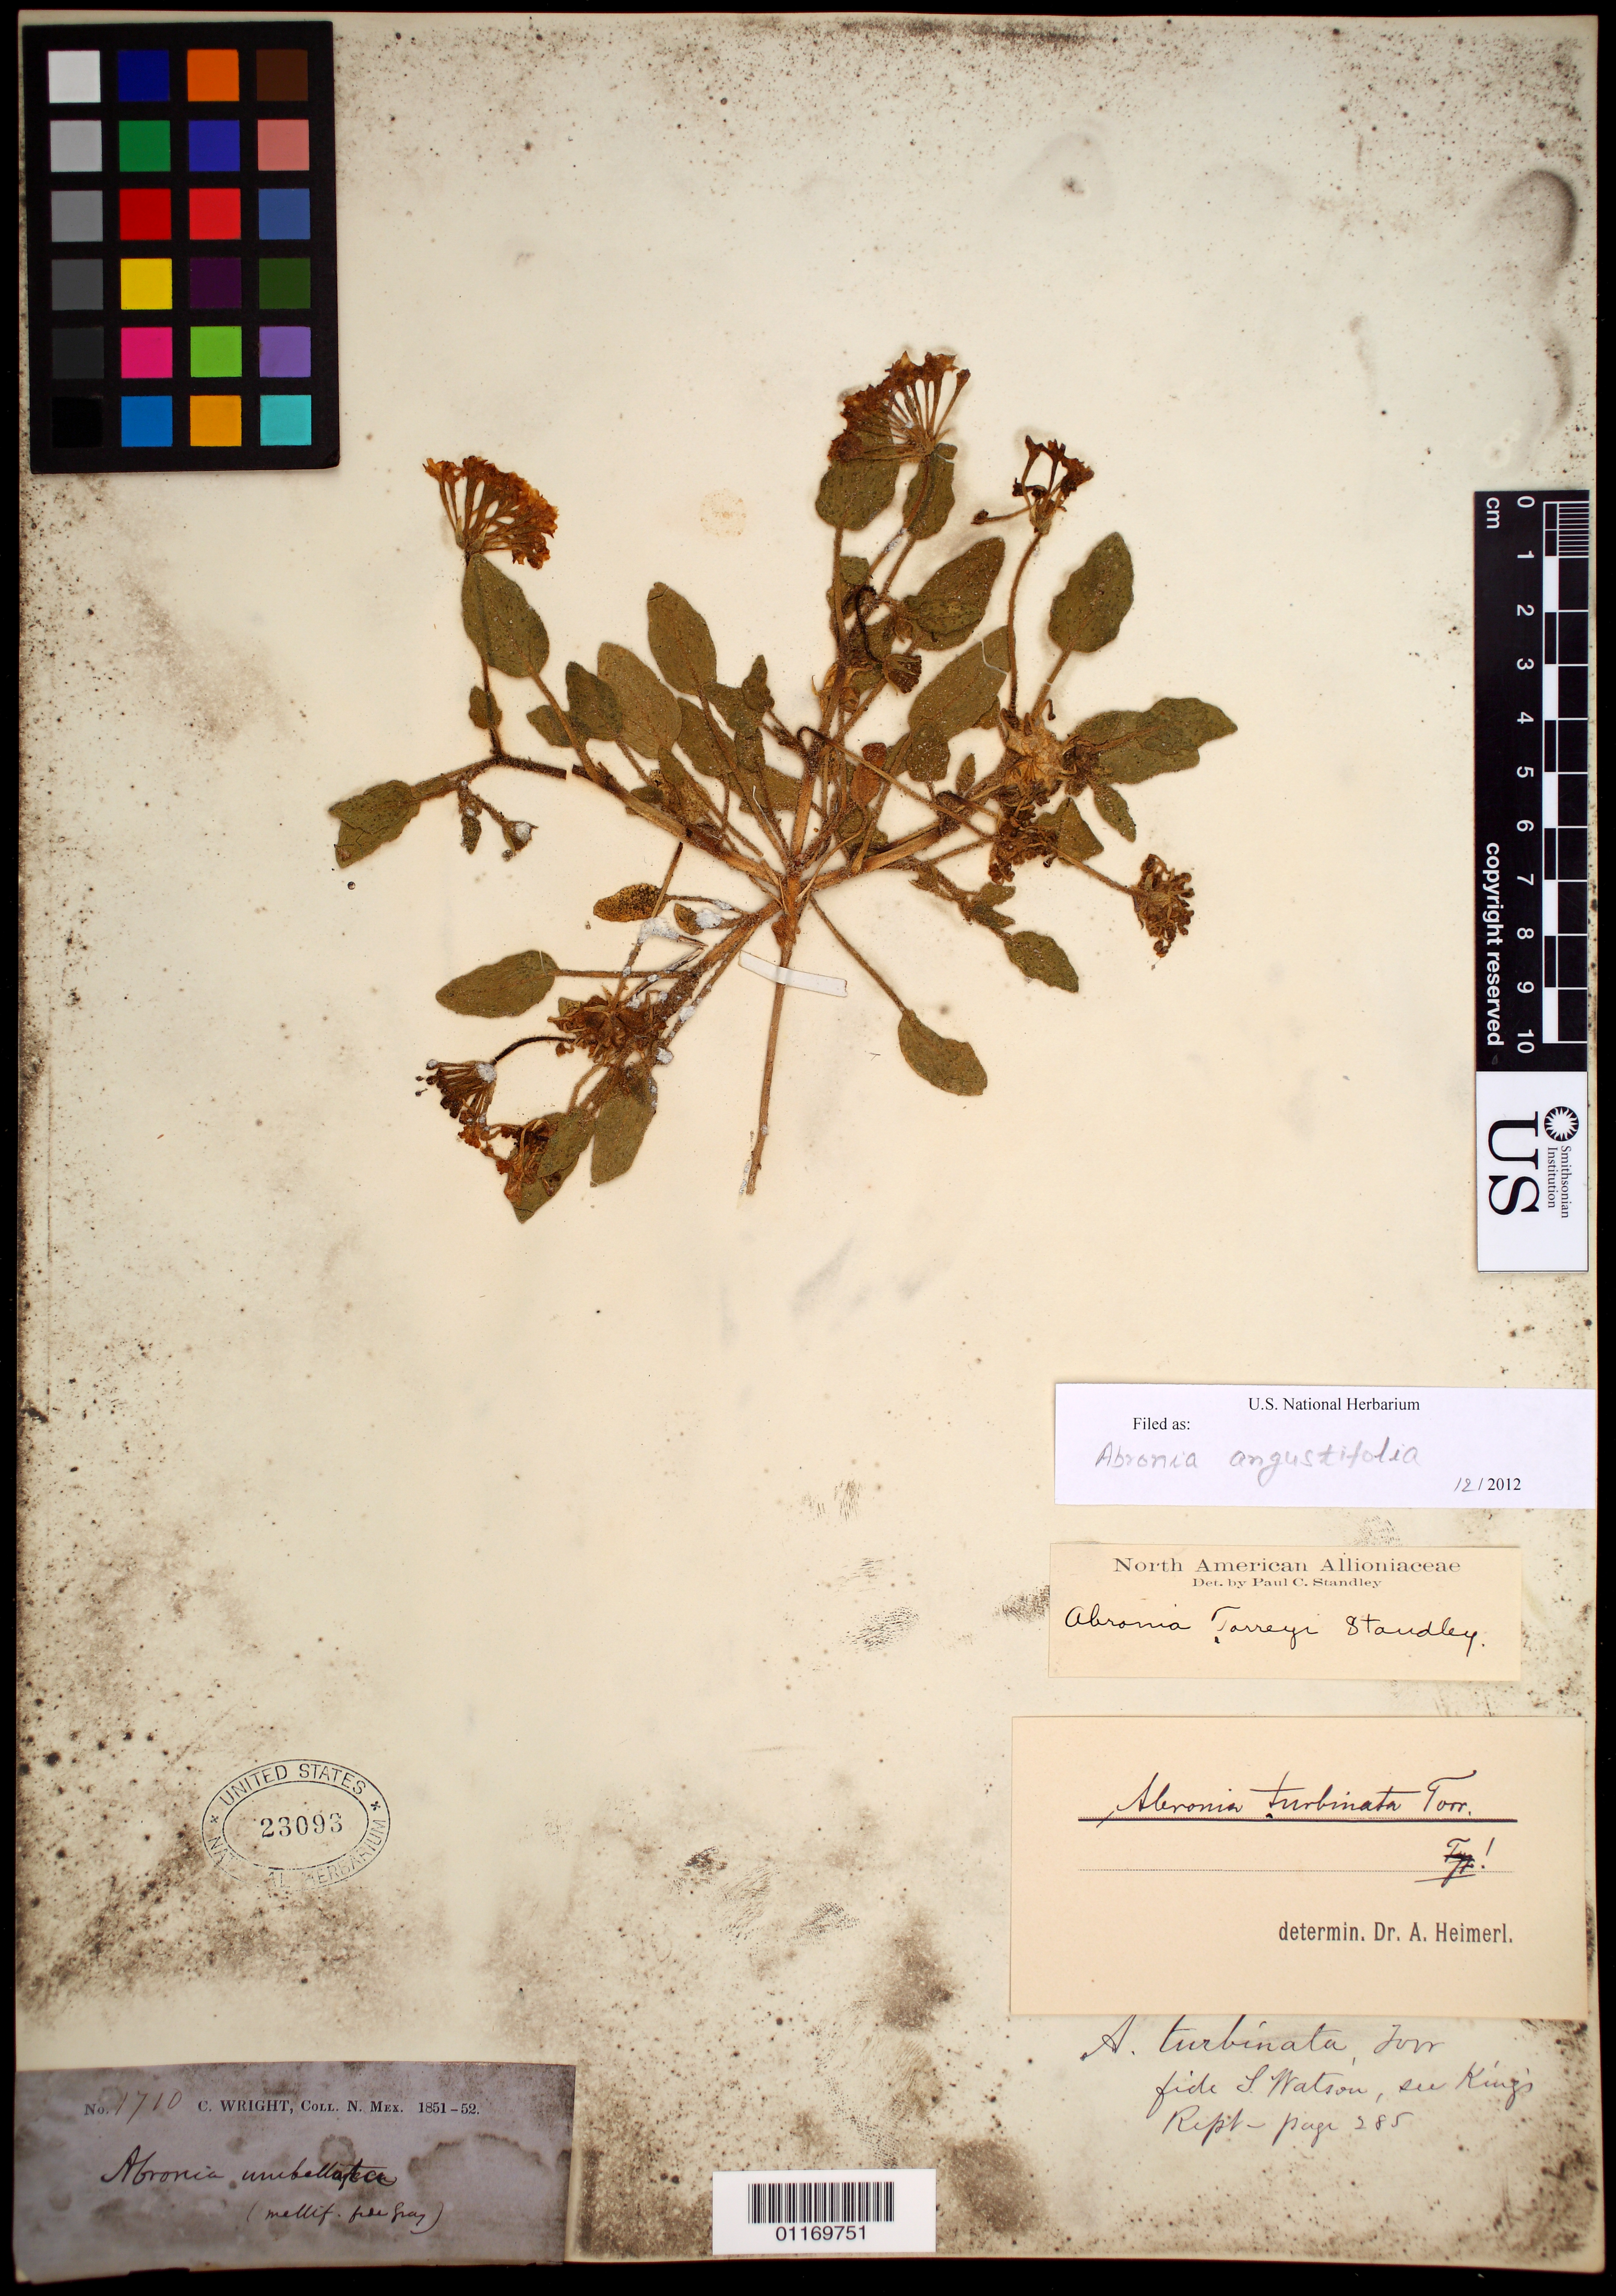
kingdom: Plantae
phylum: Tracheophyta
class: Magnoliopsida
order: Caryophyllales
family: Nyctaginaceae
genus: Abronia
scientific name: Abronia angustifolia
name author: Greene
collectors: C. Wright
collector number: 1710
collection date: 1851/1852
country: United States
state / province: New Mexico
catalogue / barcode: US 23093